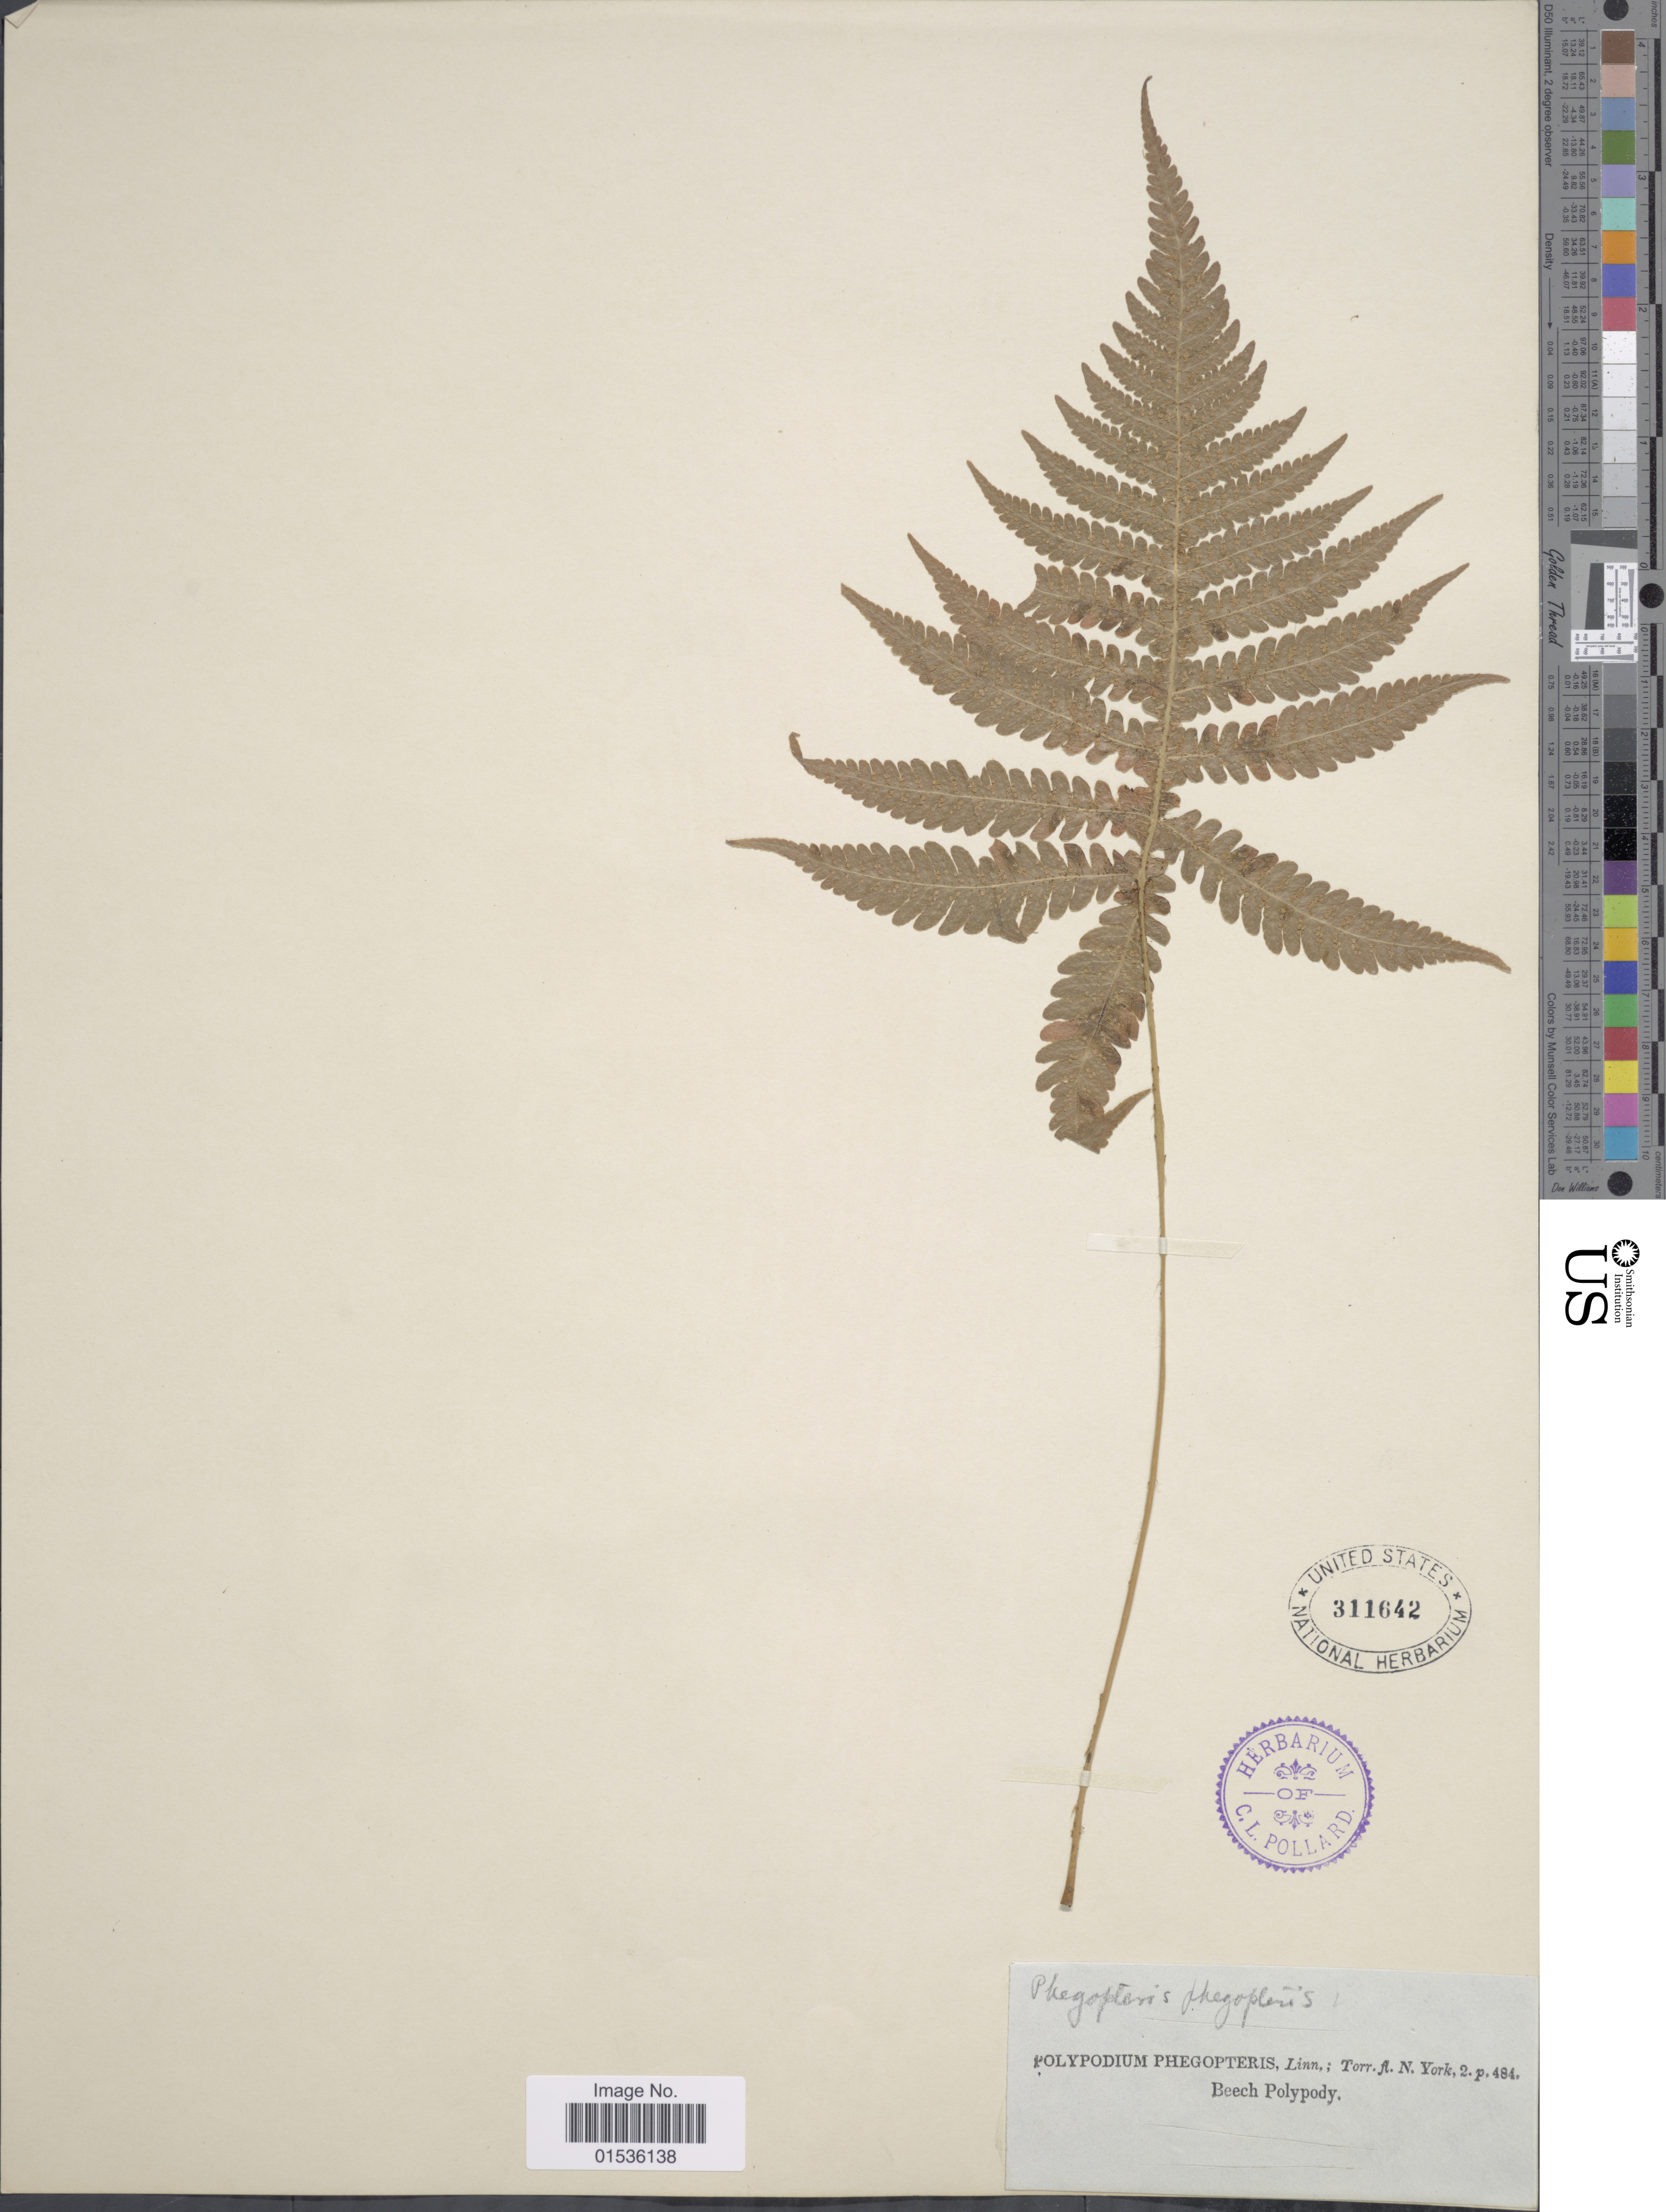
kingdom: Plantae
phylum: Tracheophyta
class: Polypodiopsida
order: Polypodiales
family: Thelypteridaceae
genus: Phegopteris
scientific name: Phegopteris connectilis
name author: (Michx.) Watt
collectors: ex herb. C.L. Pollard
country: United States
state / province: New York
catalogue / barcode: US 311642